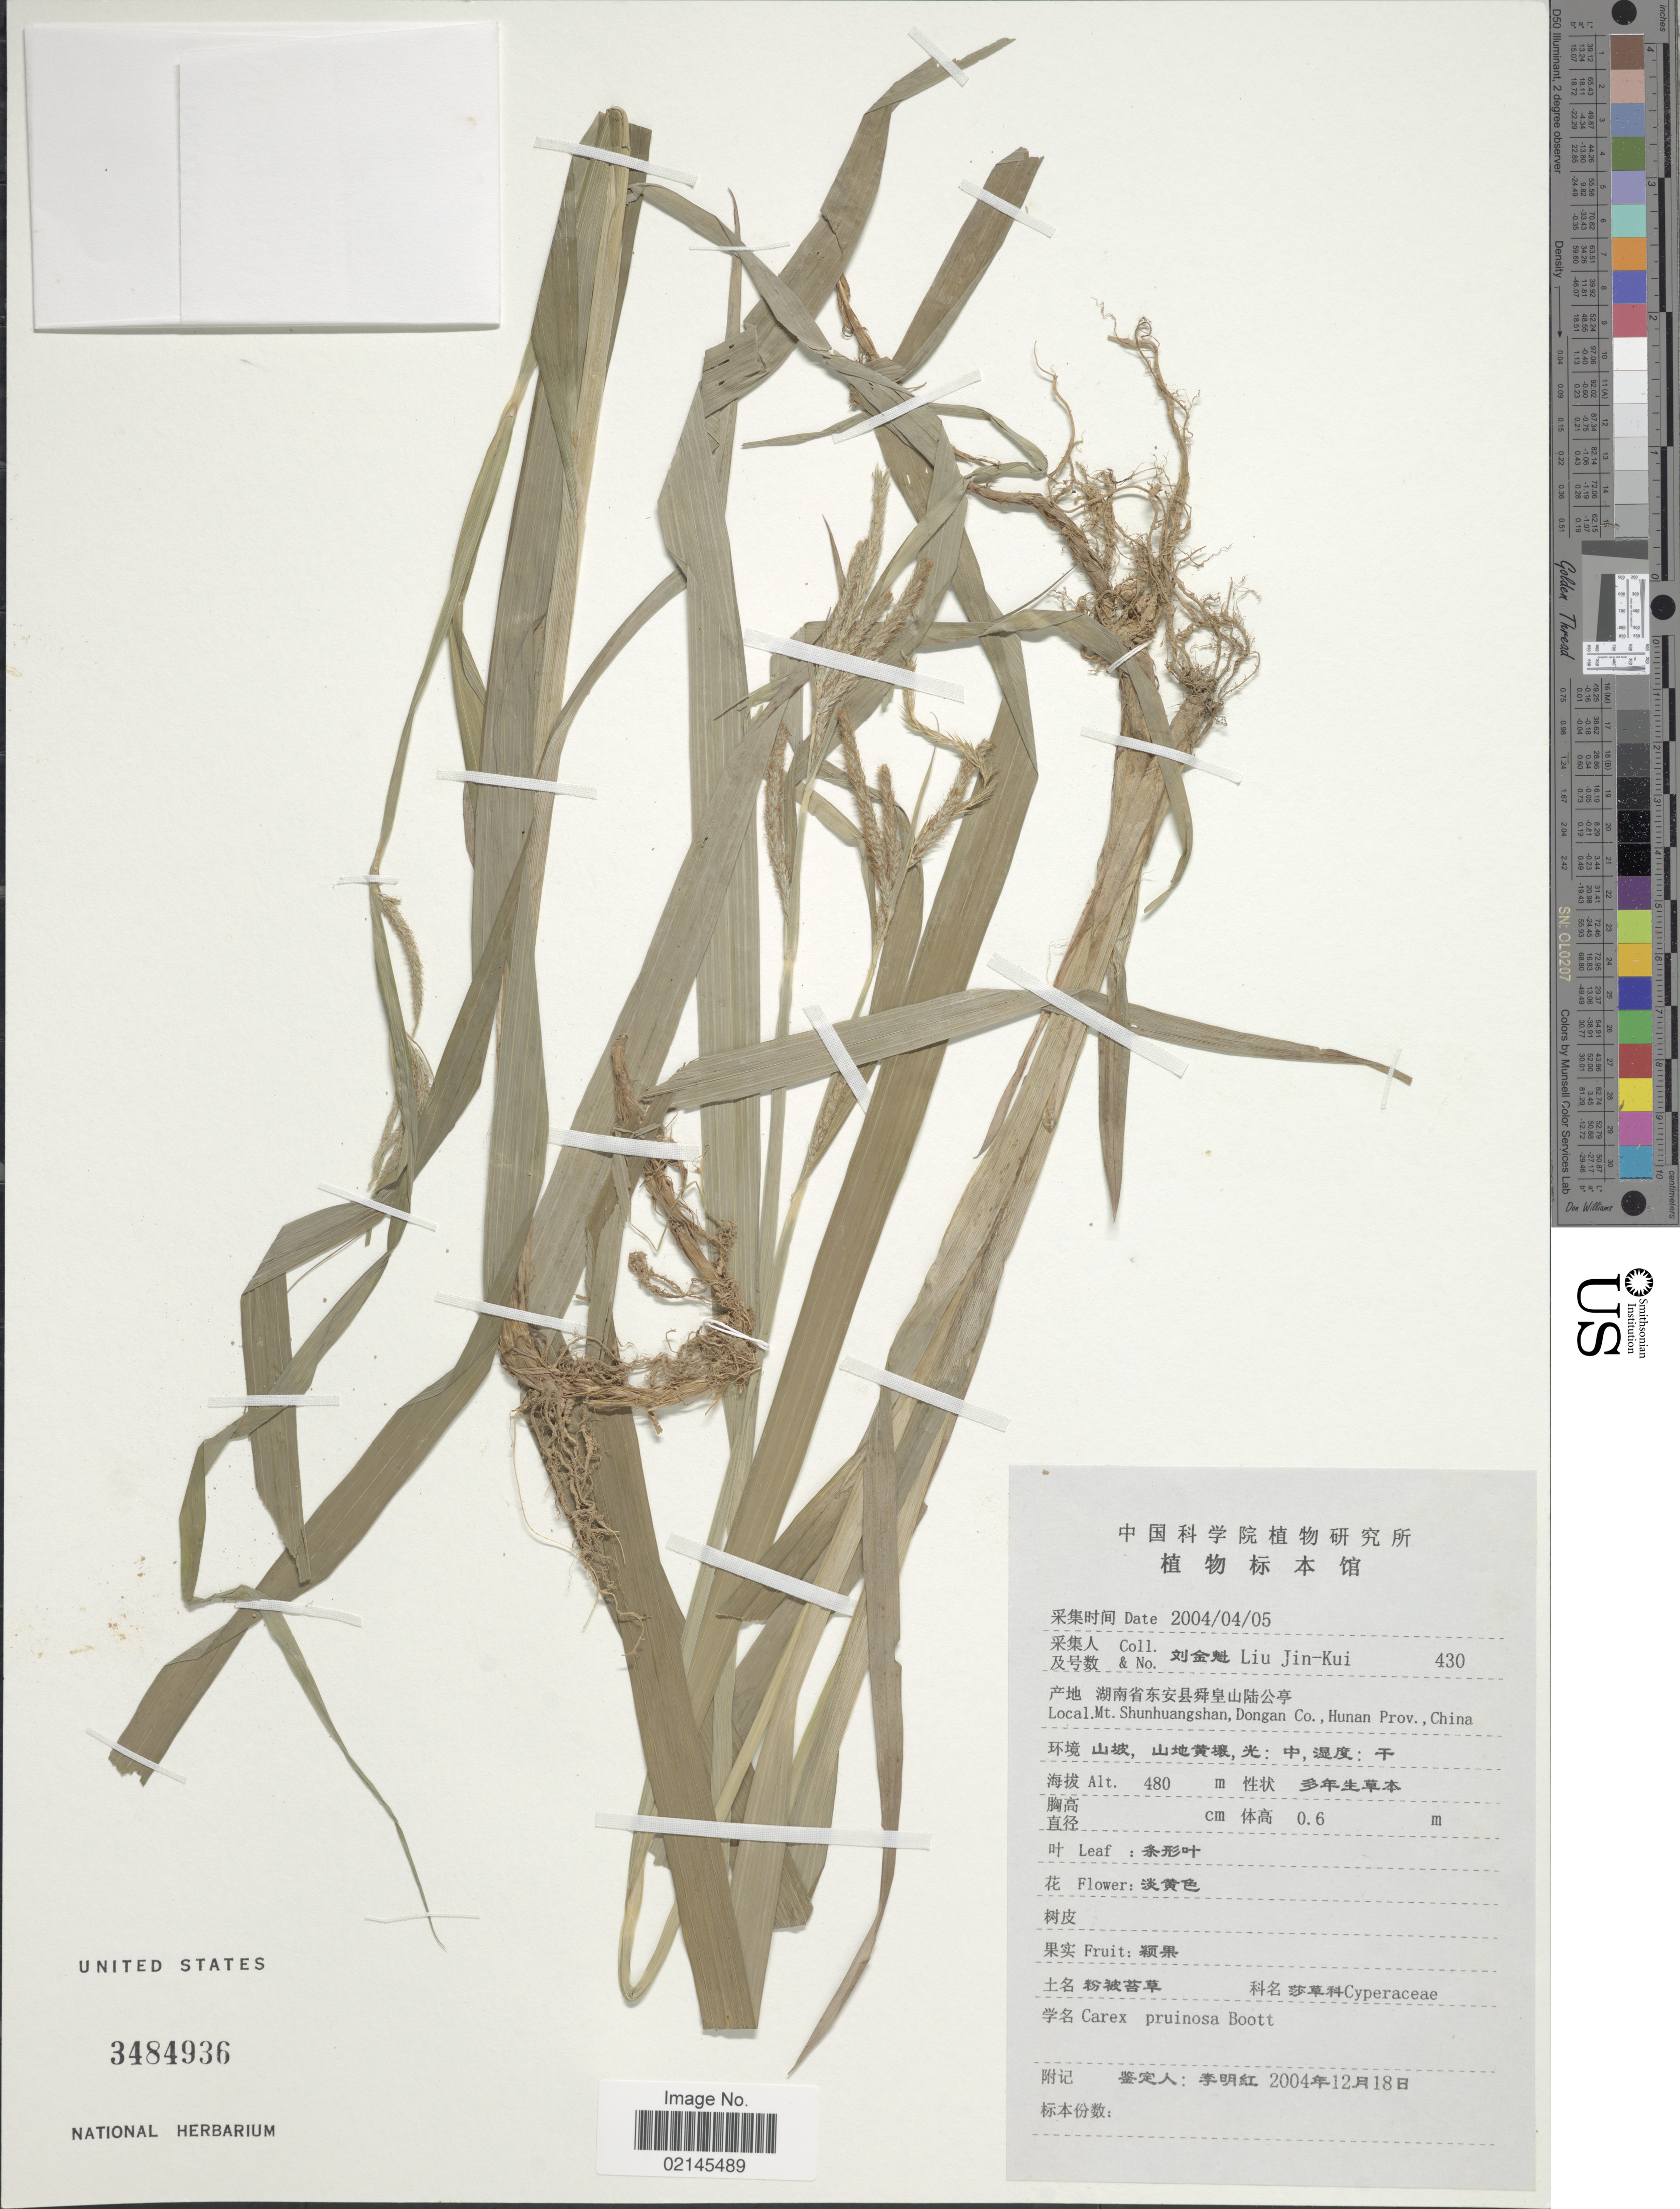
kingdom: Plantae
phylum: Tracheophyta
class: Liliopsida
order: Poales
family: Cyperaceae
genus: Carex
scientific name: Carex pruinosa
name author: Boott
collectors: Liu Jin-Kui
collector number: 430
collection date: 2004-04-05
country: China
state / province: Hunan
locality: Mt. Shunhuangshan, Dongan Co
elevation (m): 480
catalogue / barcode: US 3484936